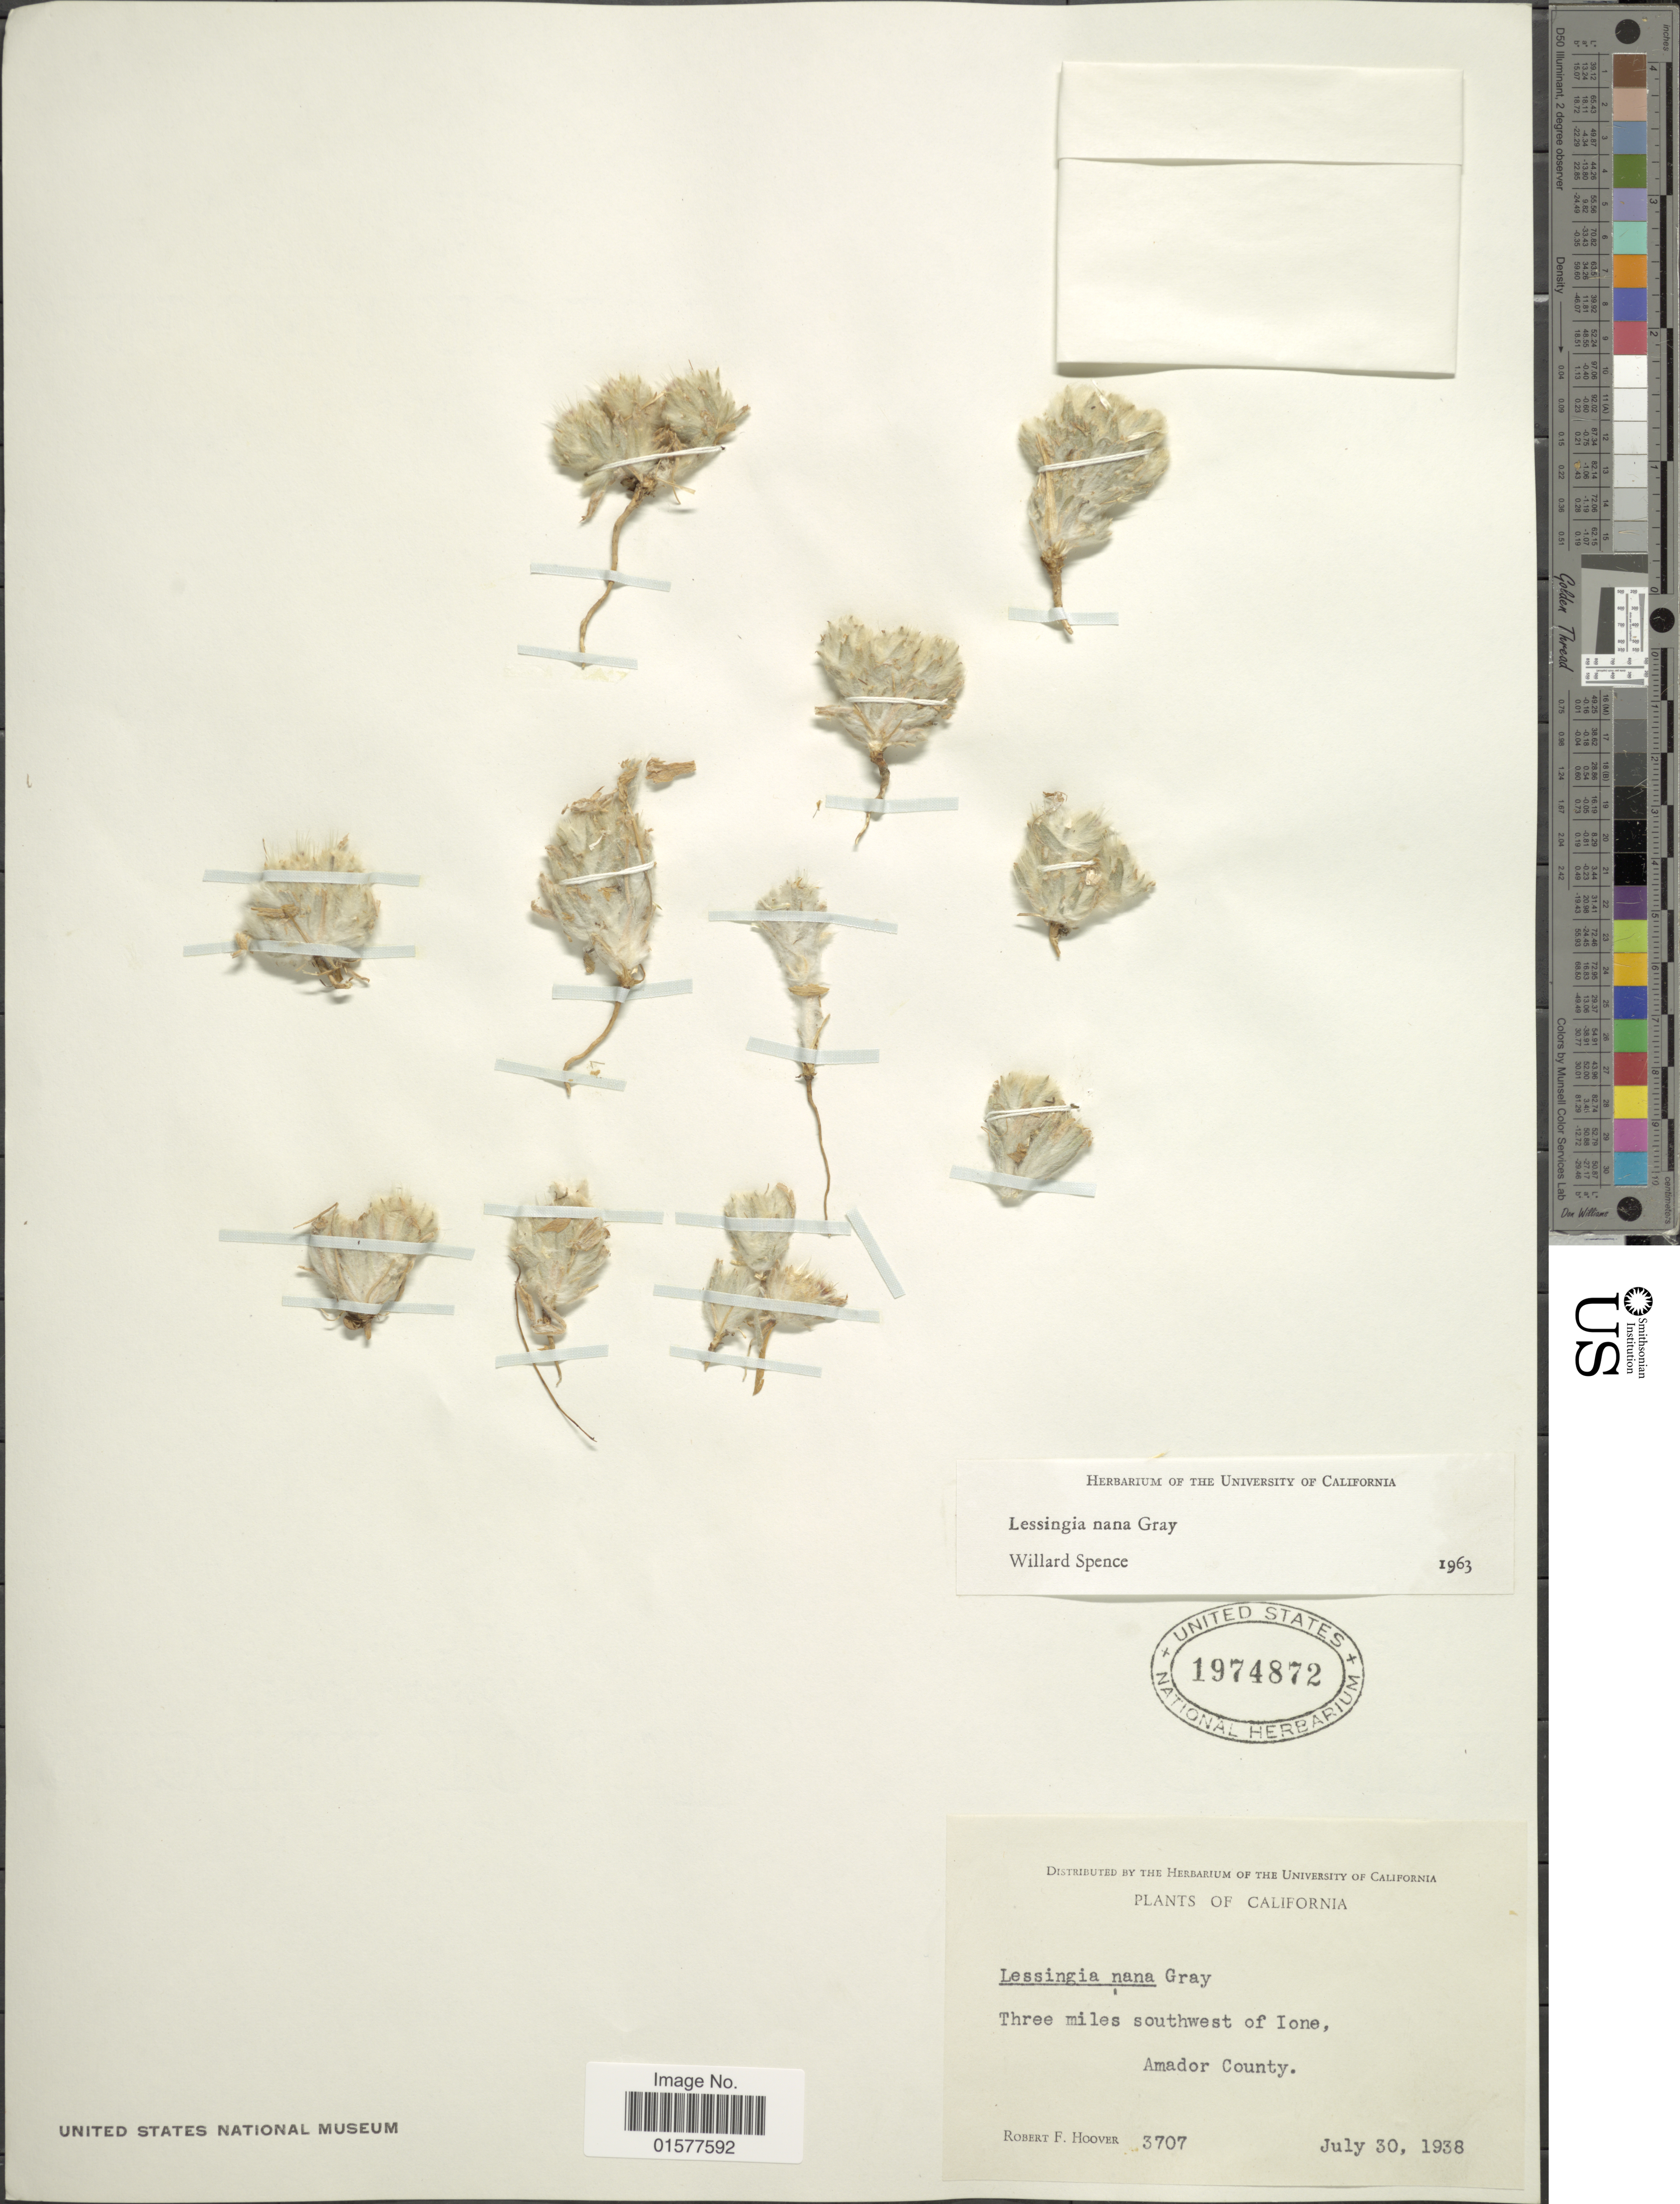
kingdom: Plantae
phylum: Tracheophyta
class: Magnoliopsida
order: Asterales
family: Asteraceae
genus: Lessingia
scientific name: Lessingia nana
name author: A. Gray in Benth.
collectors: R. F. Hoover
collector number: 3707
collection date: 1938-07-30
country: United States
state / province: California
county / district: Amador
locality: Three miles southwest of Ione, Amador County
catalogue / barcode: US 1974872